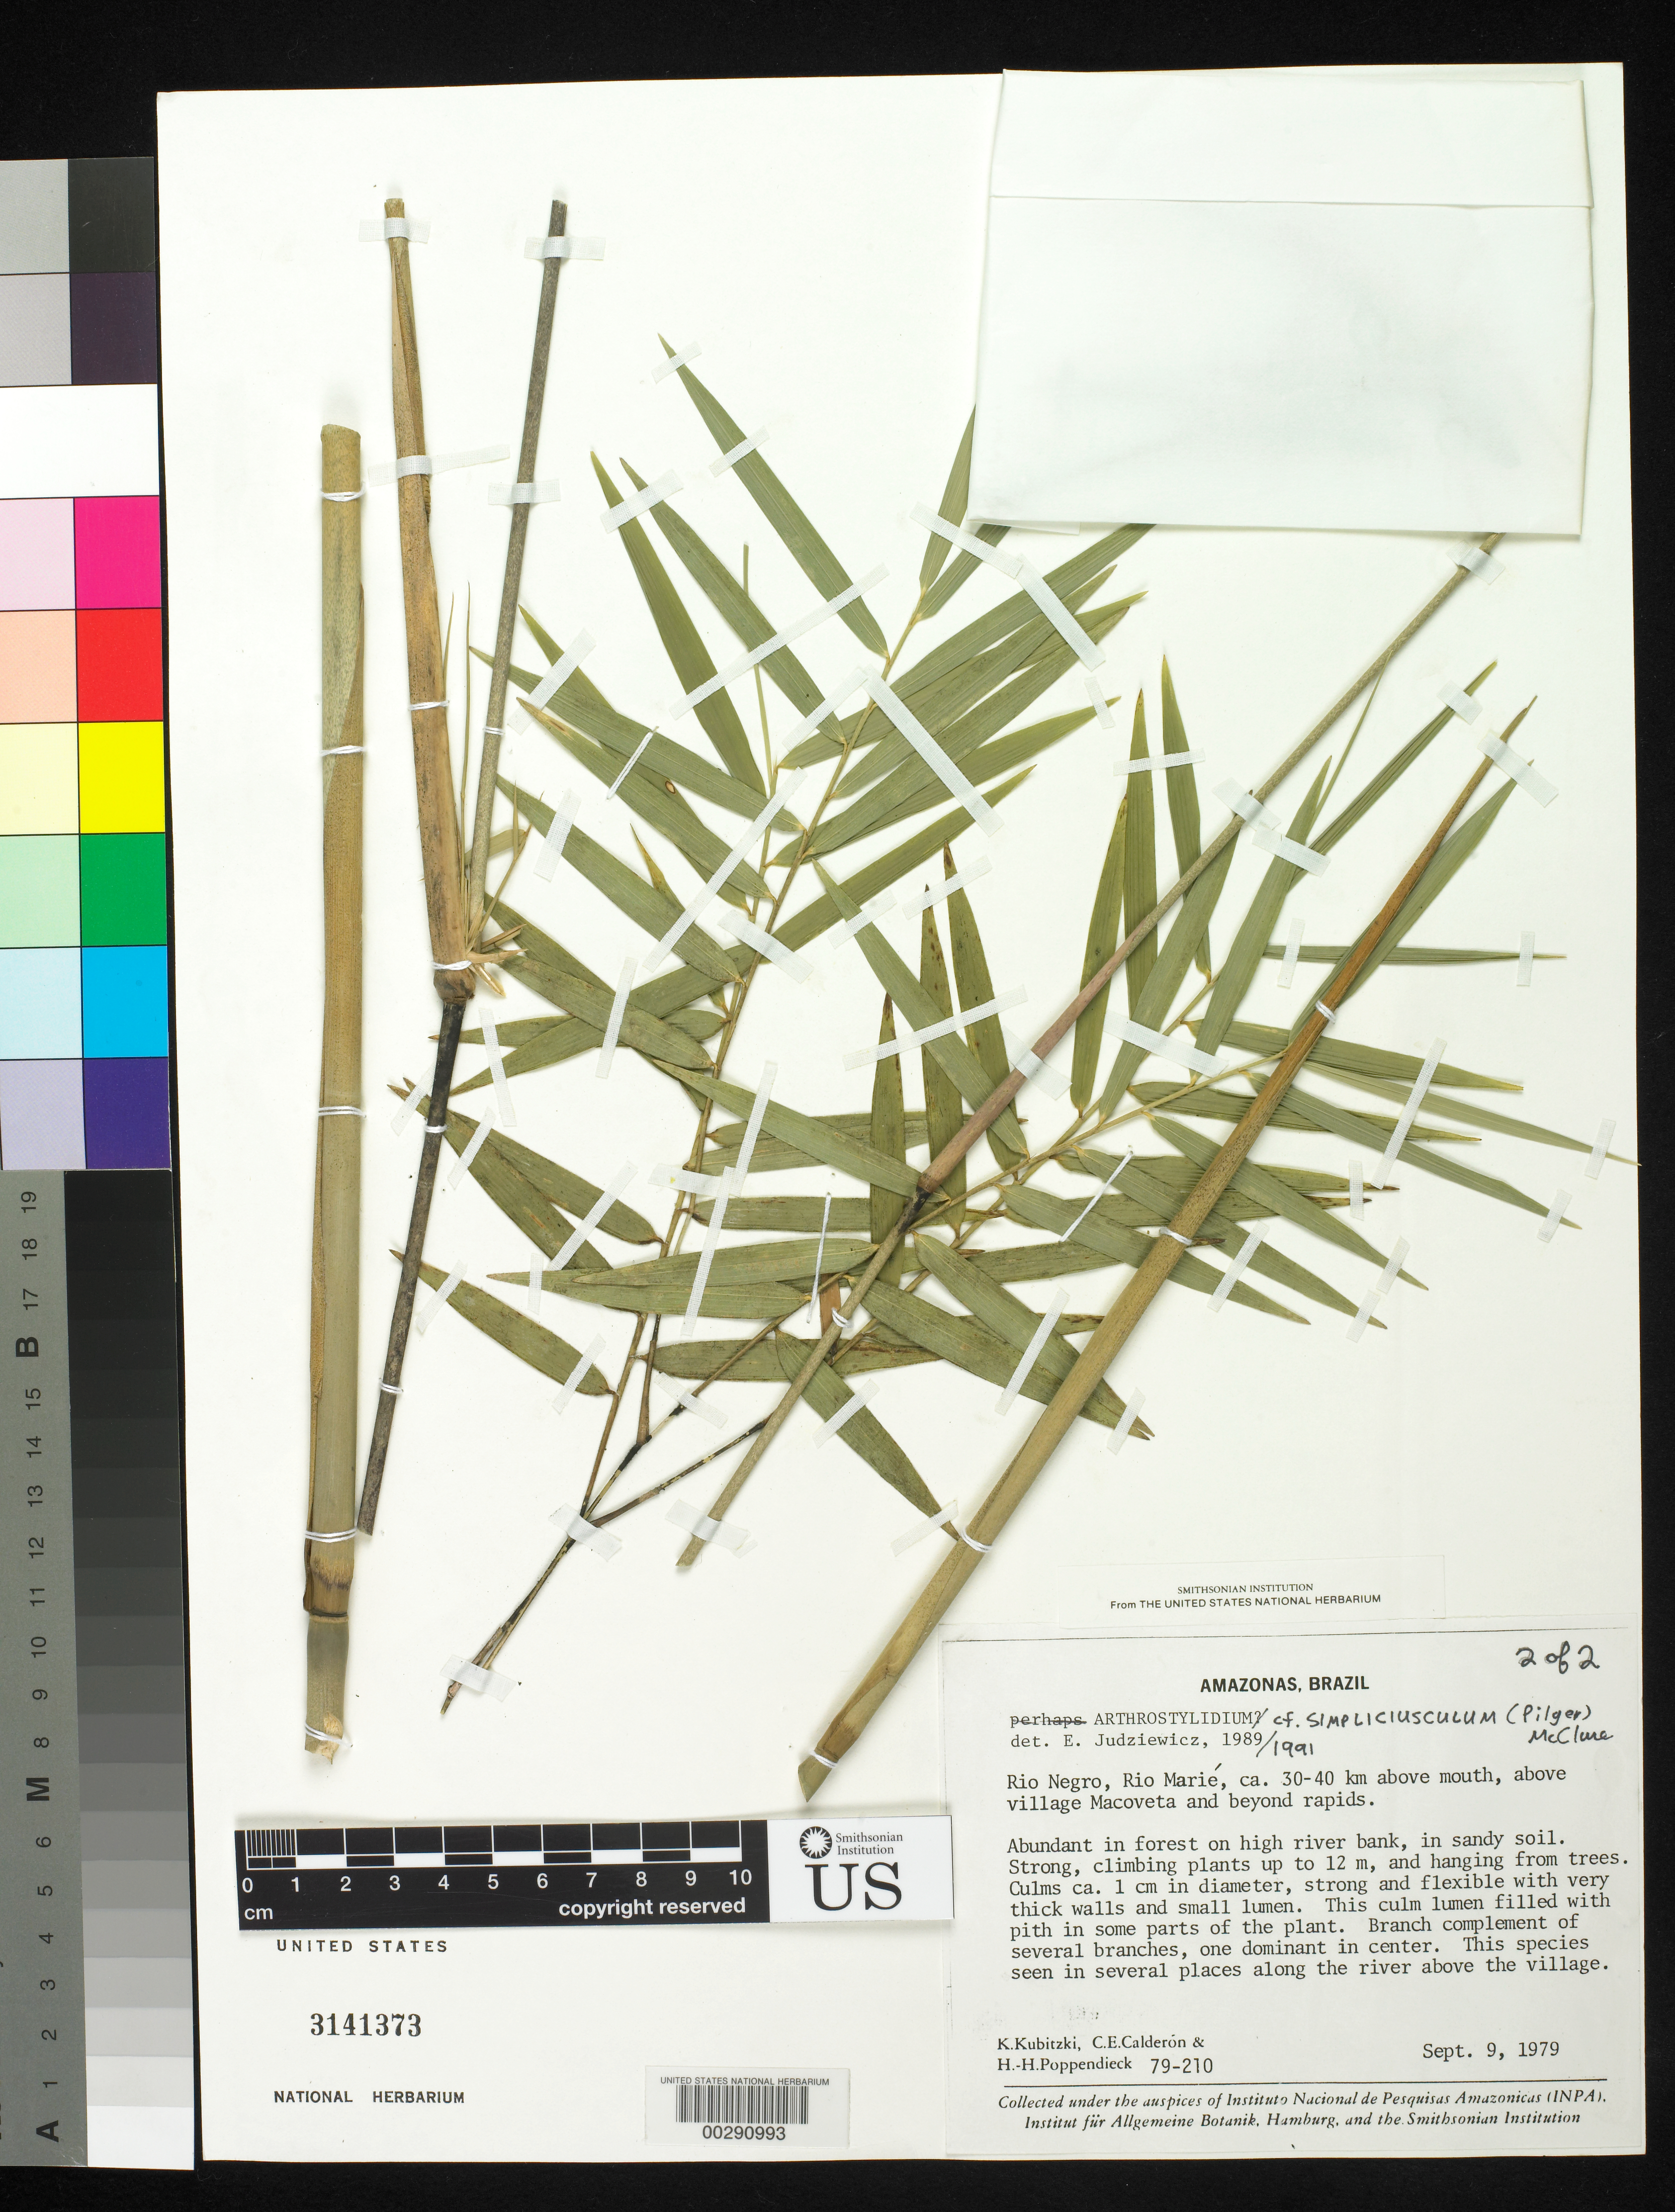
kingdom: Plantae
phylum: Tracheophyta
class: Liliopsida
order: Poales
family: Poaceae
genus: Arthrostylidium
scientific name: Arthrostylidium simpliciusculum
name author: (Pilg.) McClure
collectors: K. Kubitzki, C. E. Calderón & H.-H. Poppendieck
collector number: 79-210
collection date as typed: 09 Sep 1979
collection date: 1979-09-09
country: Brazil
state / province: Amazonas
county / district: Rio Negro ?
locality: Rio marie, ca 30-40 km above mouth, above village macoveta and beyond rapids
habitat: Forest on high river bamk, in sandy soil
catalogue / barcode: US 3141373